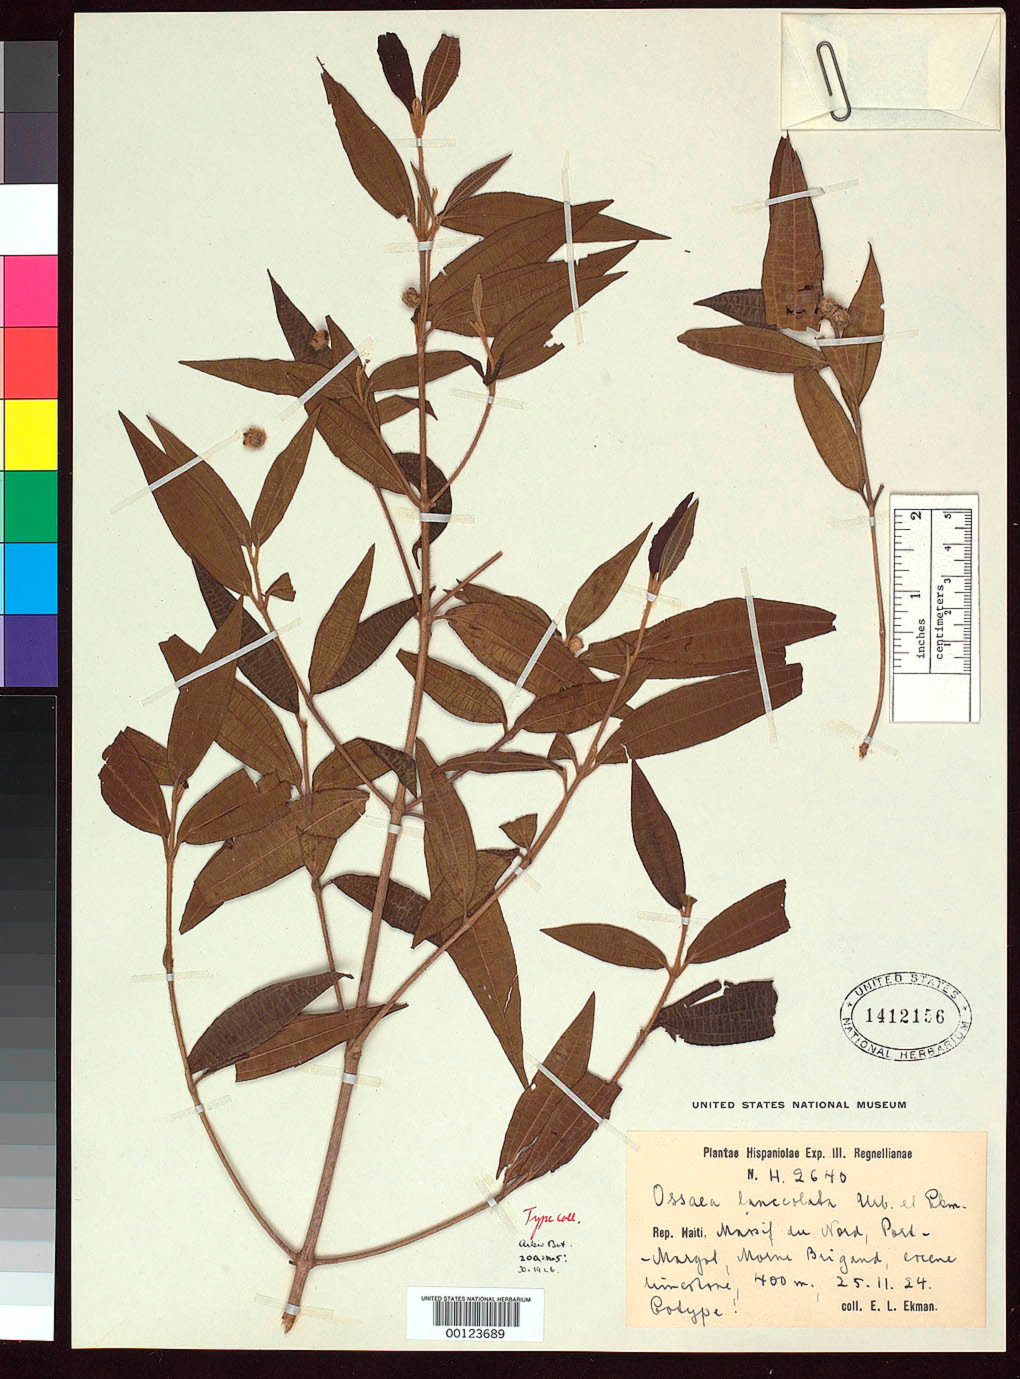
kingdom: Plantae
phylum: Tracheophyta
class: Magnoliopsida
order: Myrtales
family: Melastomataceae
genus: Ossaea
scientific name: Ossaea lanceolata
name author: Urb. & Ekman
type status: Isotype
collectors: E. L. Ekman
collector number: H 2640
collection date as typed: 25 Nov 1924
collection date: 1924-11-25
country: Haiti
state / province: Nord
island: Hispaniola Island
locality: Morne Brigand Adthibaud.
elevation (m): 400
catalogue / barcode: US 1412156